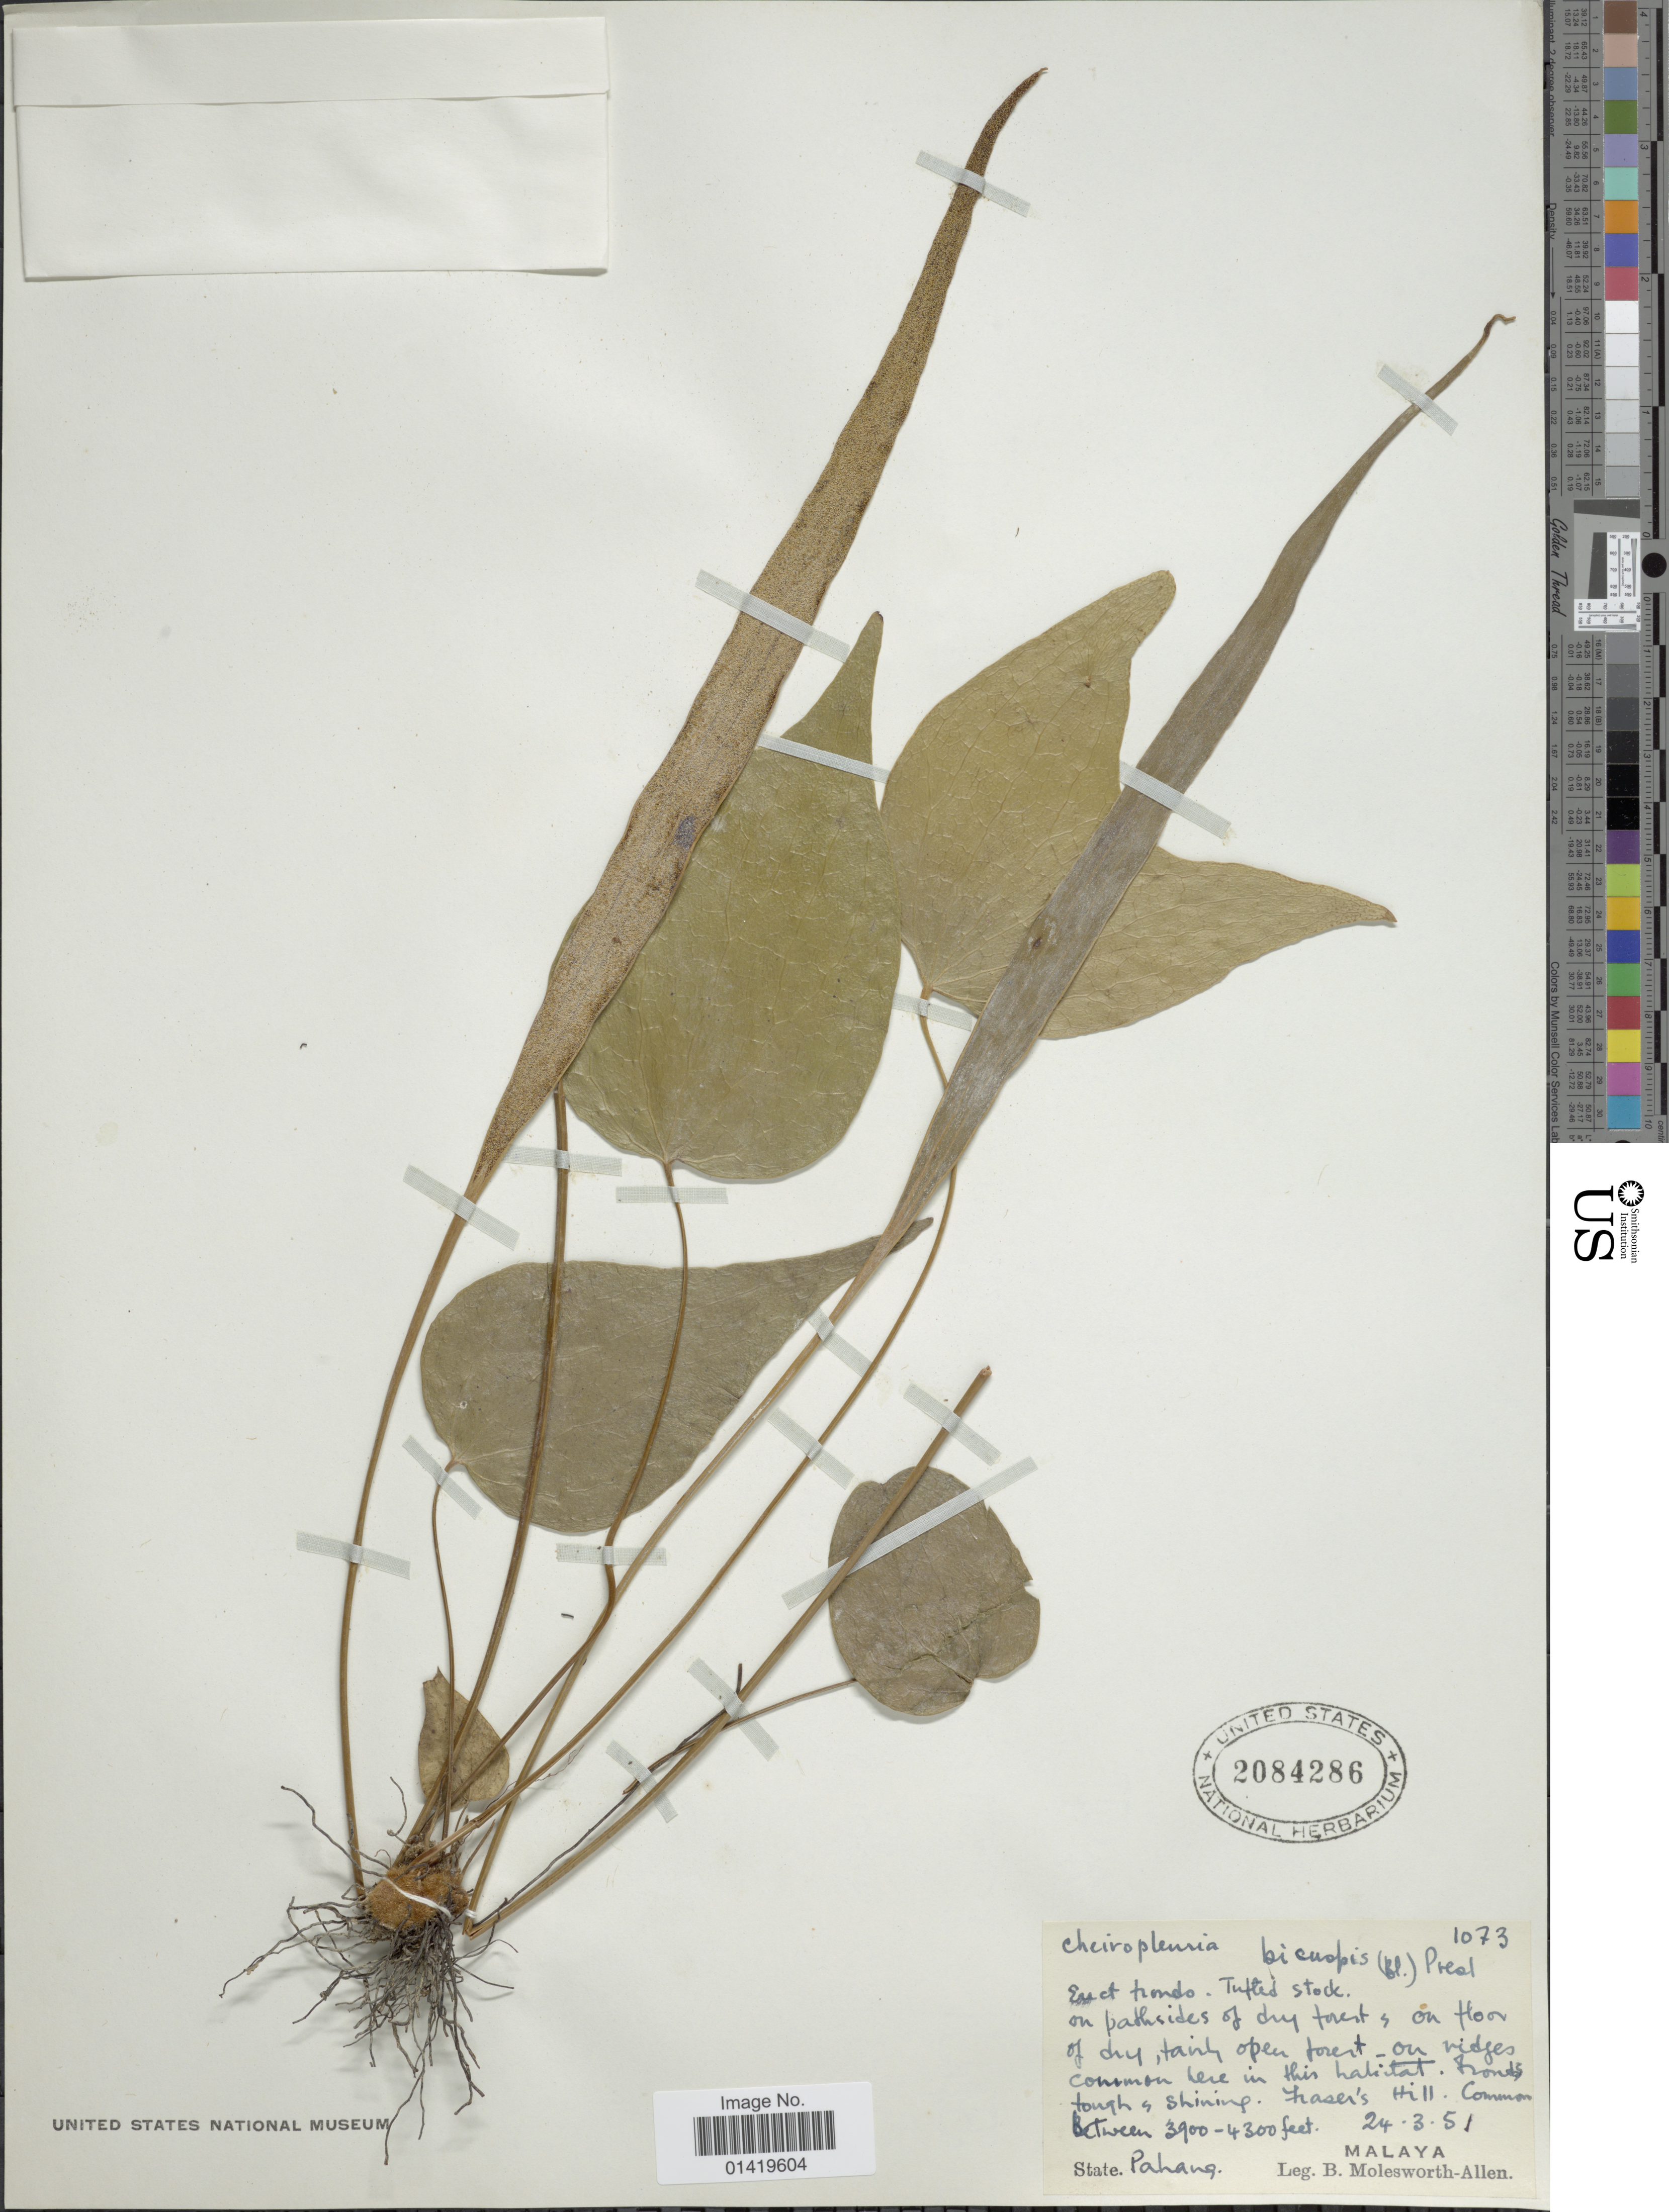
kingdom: Plantae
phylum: Tracheophyta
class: Polypodiopsida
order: Gleicheniales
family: Dipteridaceae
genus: Cheiropleuria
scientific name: Cheiropleuria bicuspis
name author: (Blume) C. Presl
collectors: B. E. G. Molesworth-Allen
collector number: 1073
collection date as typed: Transcribed d/m/y: 24/3/51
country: Malaysia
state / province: Pahang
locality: Fraser's Hill. Malaya. State Pahang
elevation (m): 1189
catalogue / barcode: US 2084286